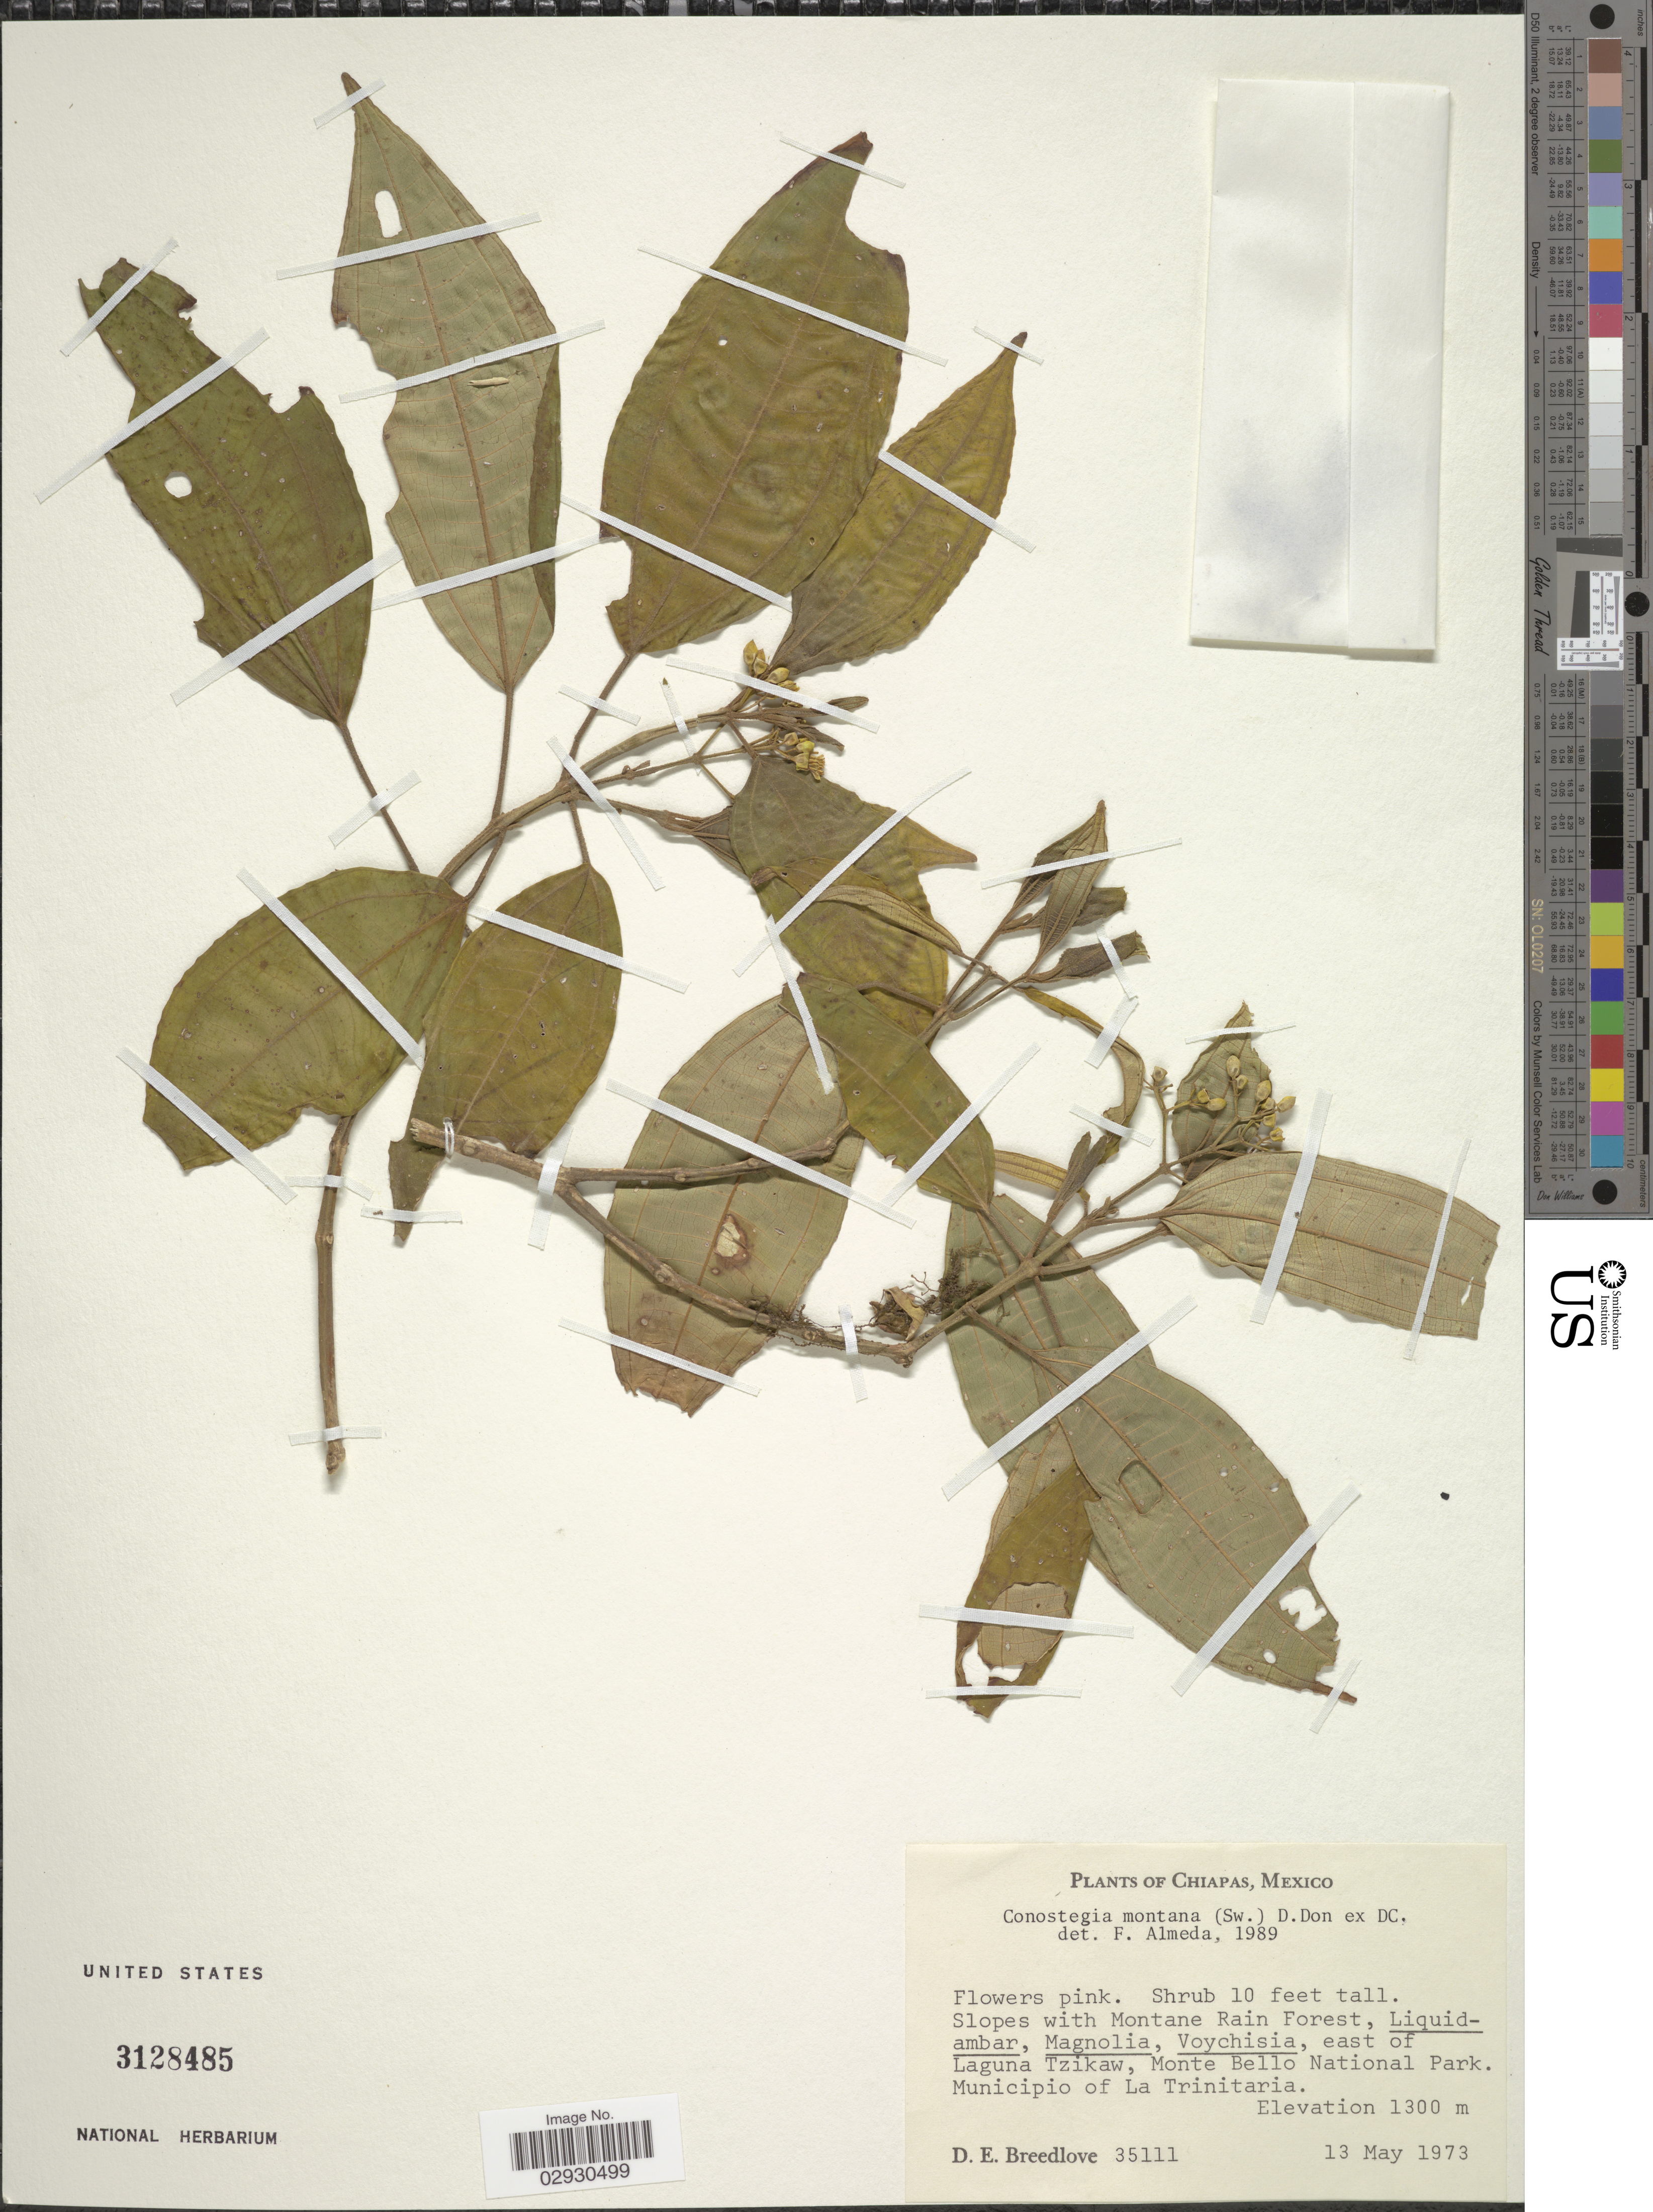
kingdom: Plantae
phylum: Tracheophyta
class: Magnoliopsida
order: Myrtales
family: Melastomataceae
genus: Conostegia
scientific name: Conostegia montana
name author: (Sw.) D. Don ex DC.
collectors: D. E. Breedlove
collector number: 35111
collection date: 1973-05-13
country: Mexico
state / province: Chiapas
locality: East of Laguna Tzikaw, Monte Bello National Park, Municipio of La Trinitaria.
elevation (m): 1300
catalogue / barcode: US 3128485